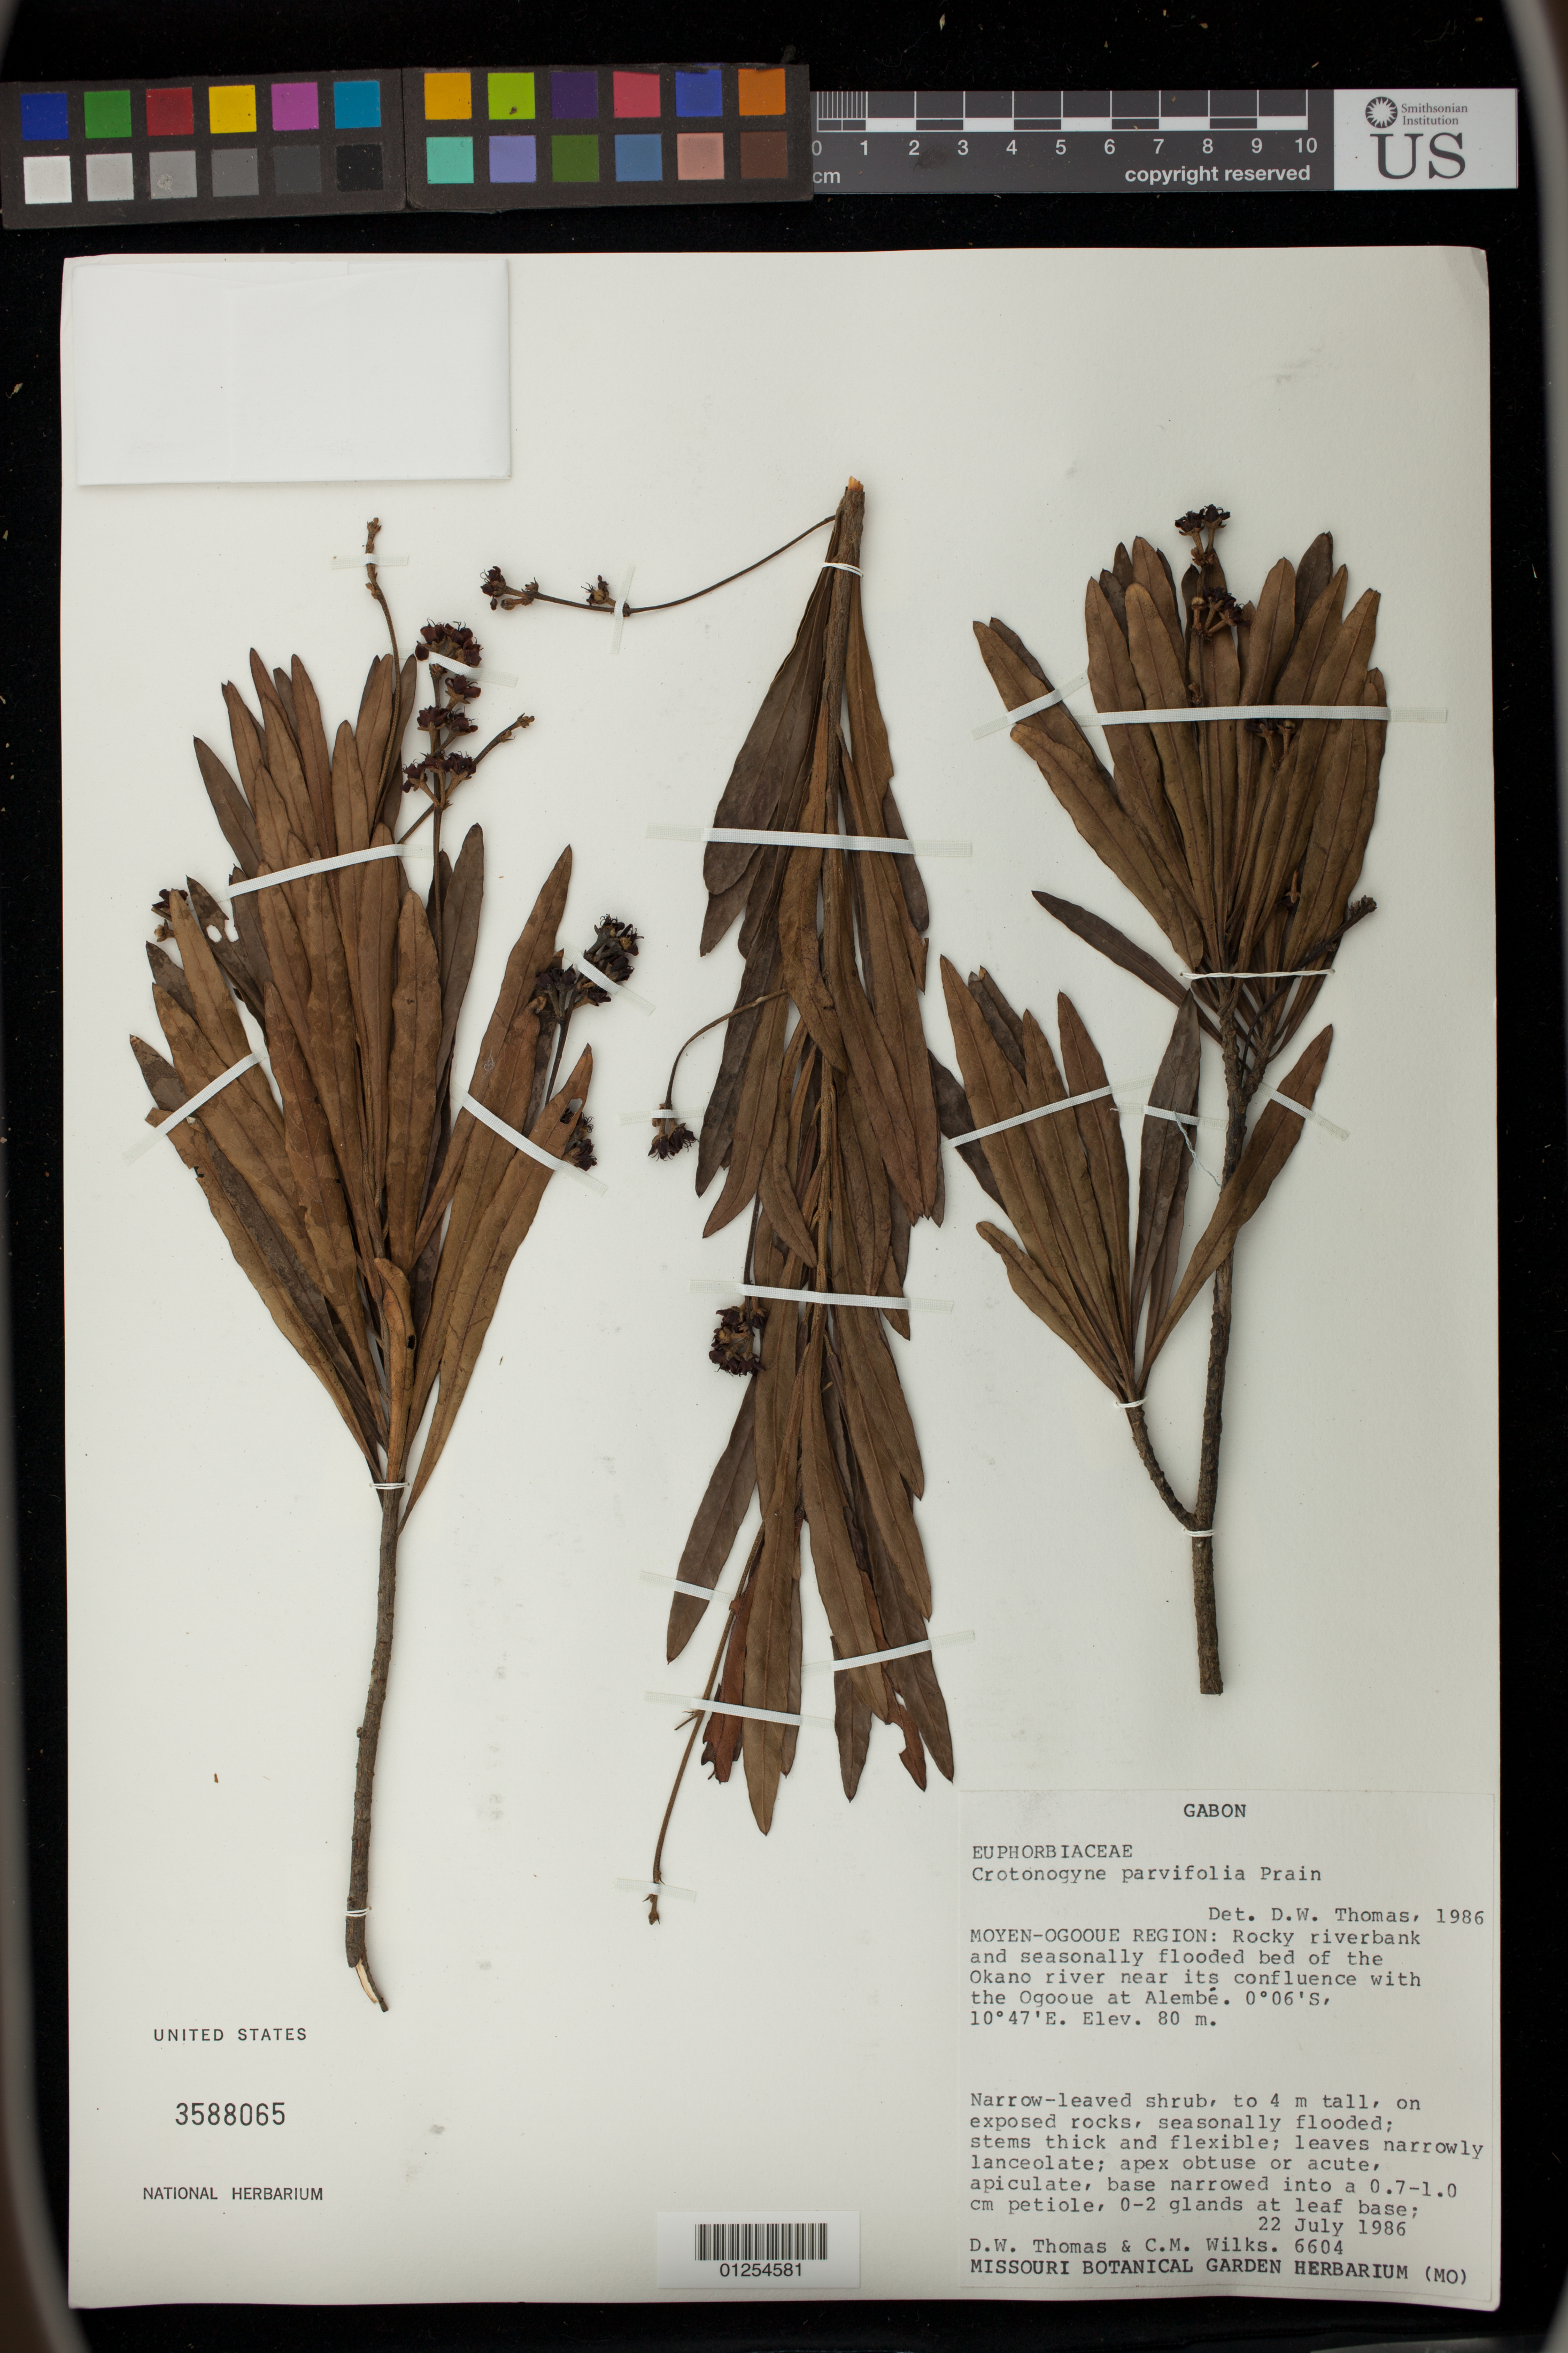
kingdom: Plantae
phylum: Tracheophyta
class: Magnoliopsida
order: Malpighiales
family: Euphorbiaceae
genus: Crotonogyne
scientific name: Crotonogyne parvifolia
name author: Prain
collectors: D. W. Thomas & C. Wilks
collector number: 6604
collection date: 1986-07-22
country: Gabon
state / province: Moyen-Ogooué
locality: Rocky riverbank and seasonally flooded bed of the Okano river near its confluence with the Ogooue at Alembe.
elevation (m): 80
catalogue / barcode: US 3588065